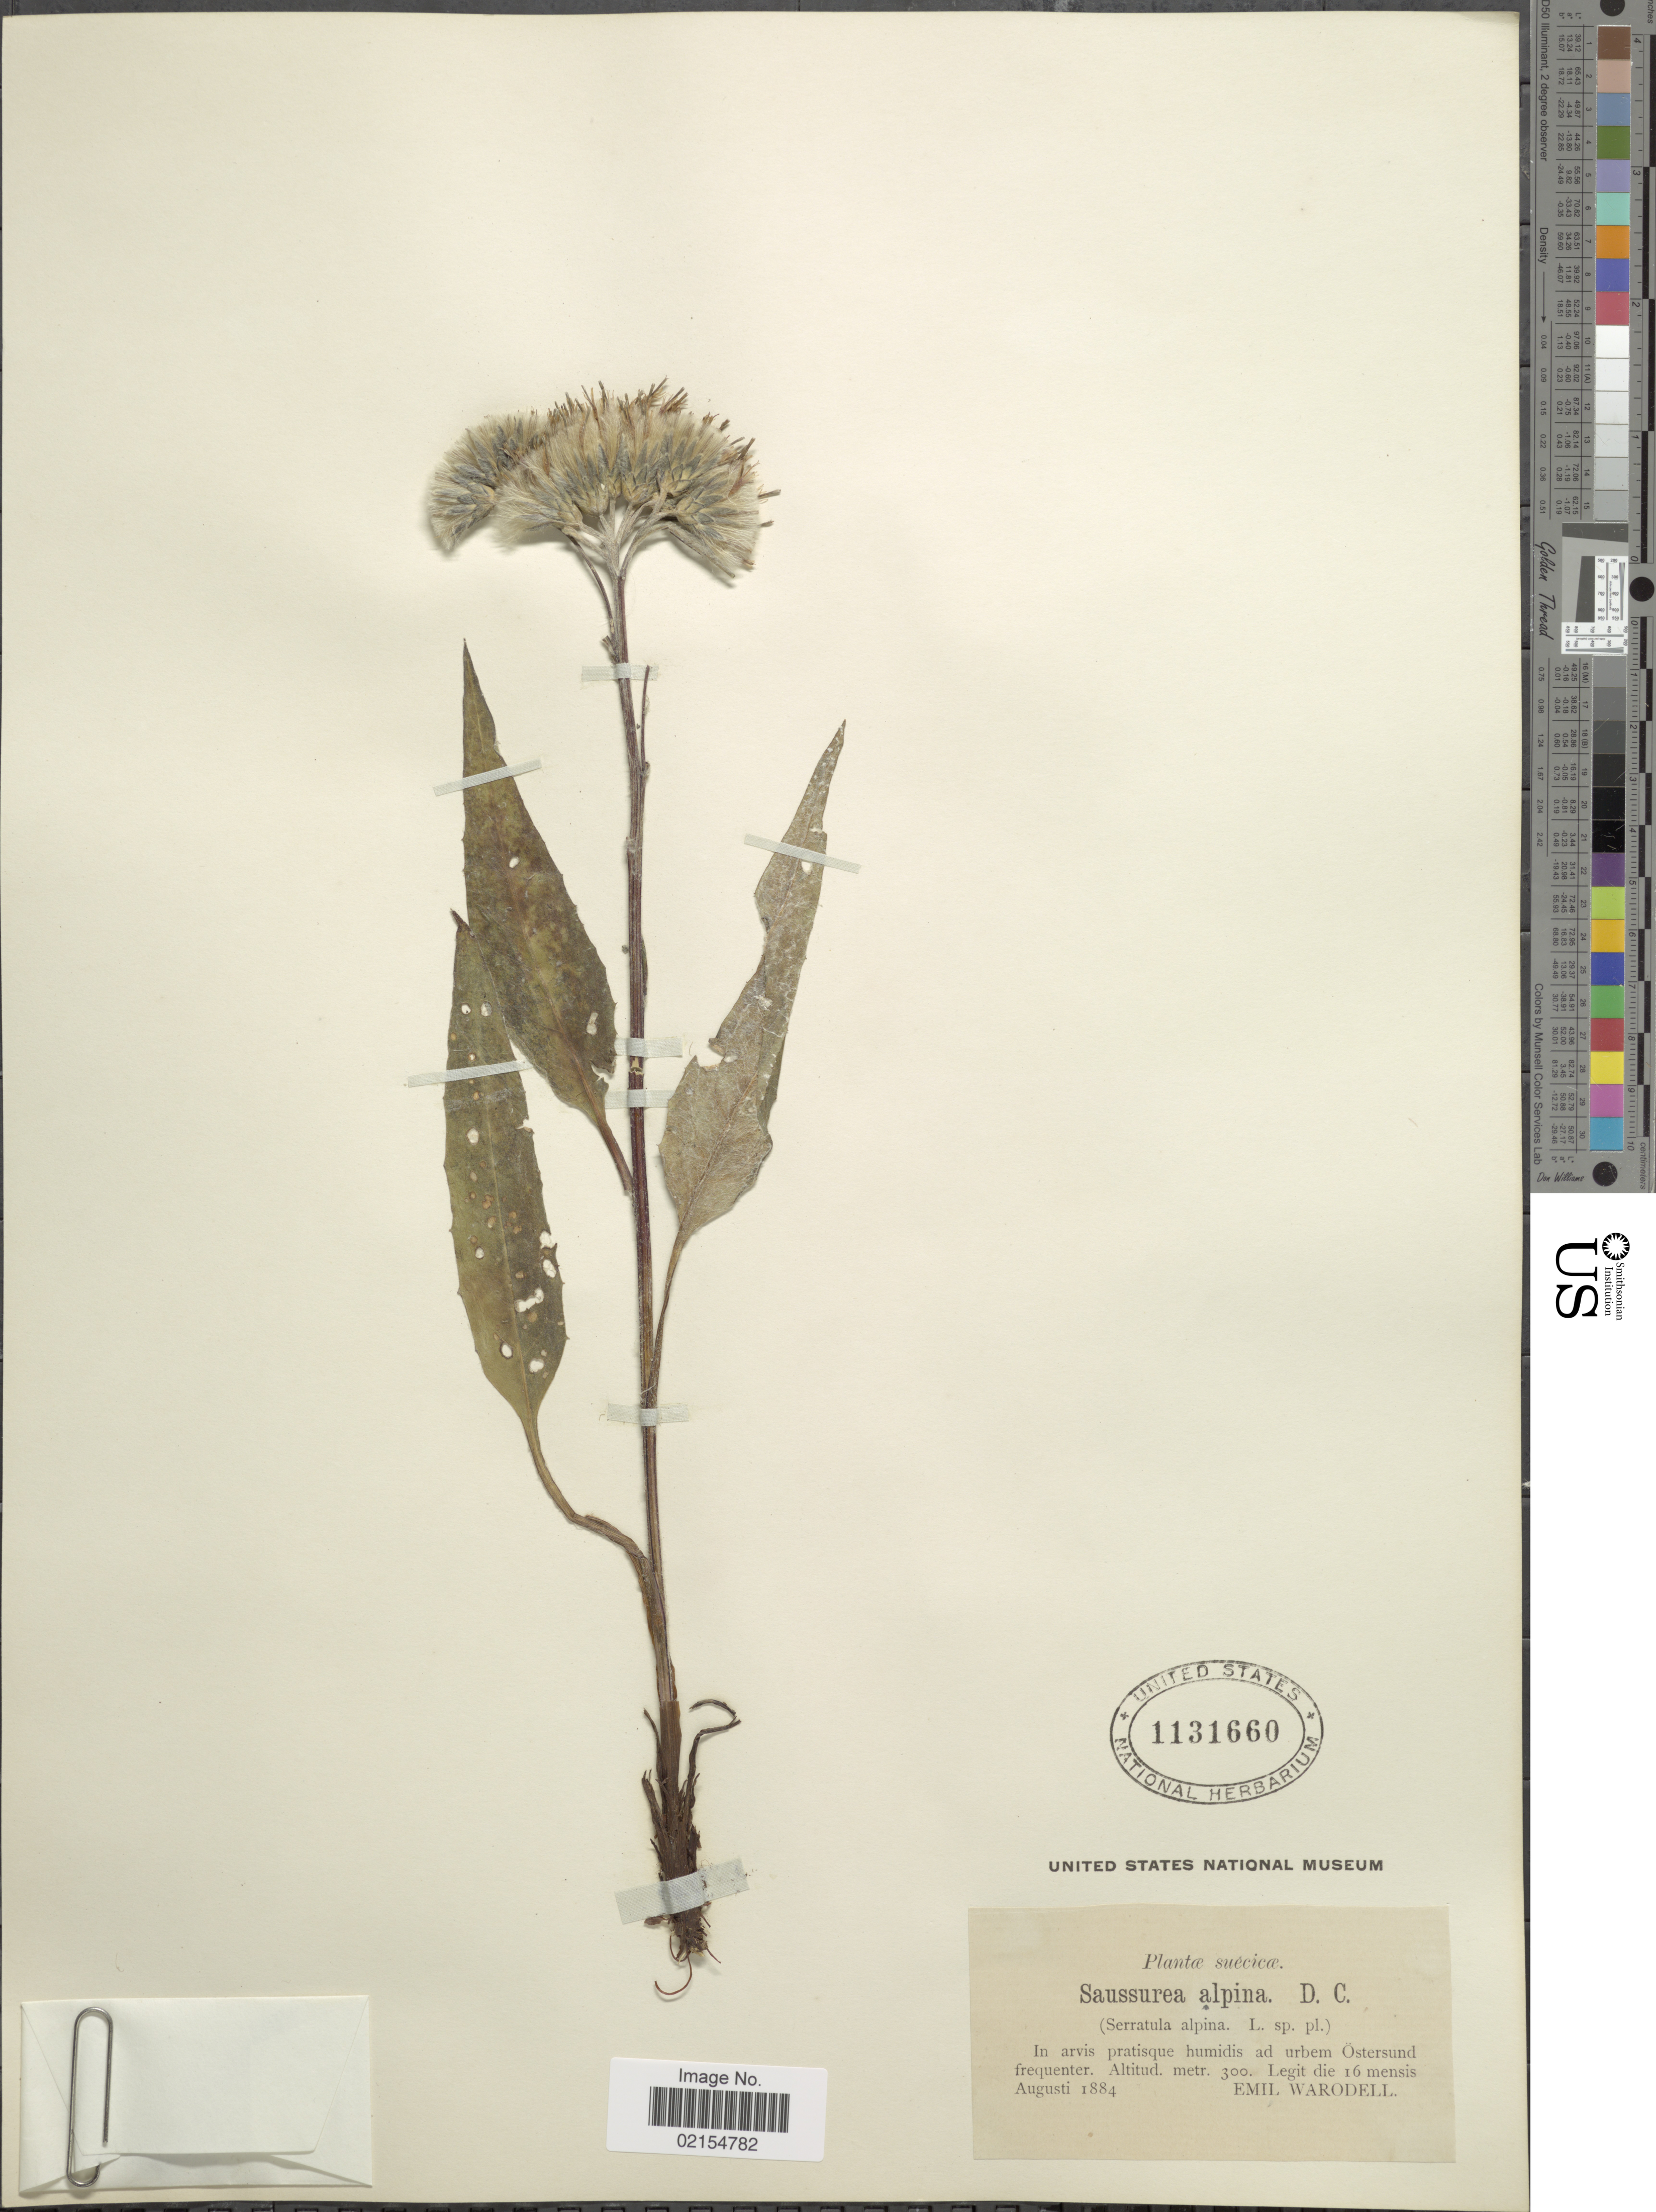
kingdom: Plantae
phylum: Tracheophyta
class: Magnoliopsida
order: Asterales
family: Asteraceae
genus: Saussurea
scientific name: Saussurea alpina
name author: (L.) DC.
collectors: E. Warodell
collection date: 1884-08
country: Sweden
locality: In arvis pratisque humidis ad urbem Ostersund frequenter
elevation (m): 300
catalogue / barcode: US 1131660